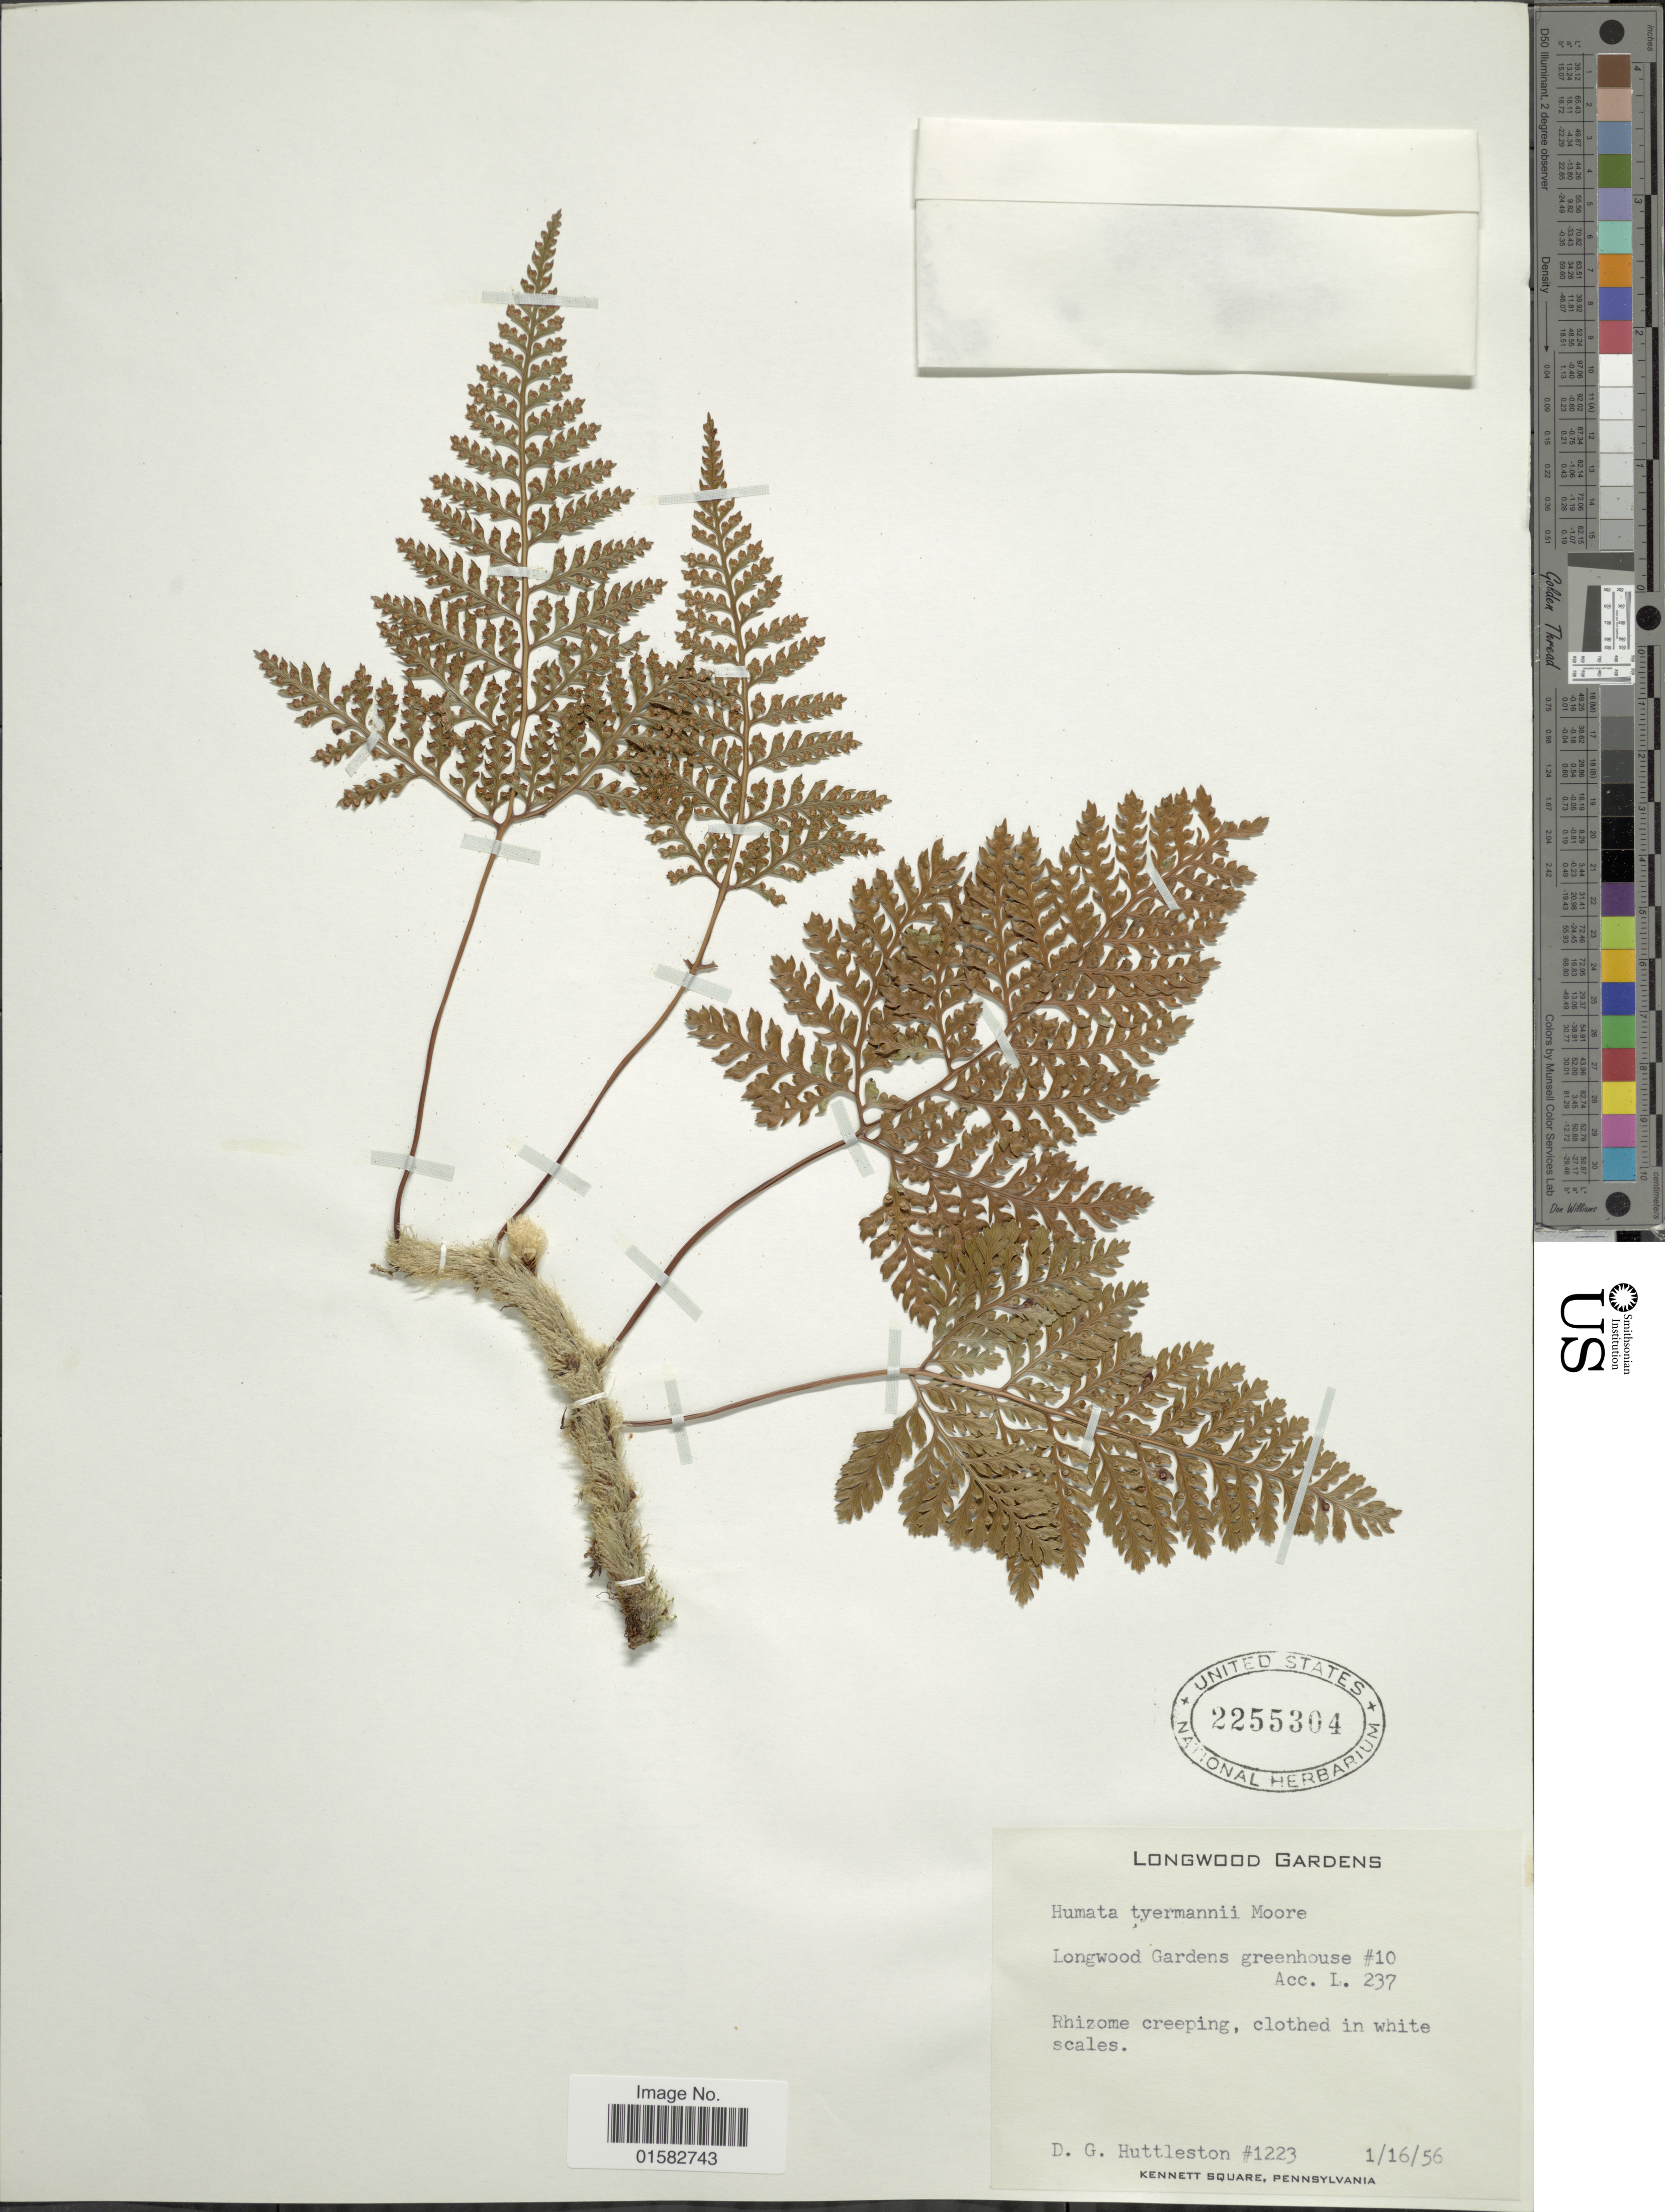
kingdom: Plantae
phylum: Tracheophyta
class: Polypodiopsida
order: Polypodiales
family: Davalliaceae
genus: Davallia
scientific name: Davallia griffithiana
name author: Hook.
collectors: D. G. Huttleston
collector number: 1223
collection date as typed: Transcribed d/m/y: 16/1/56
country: United States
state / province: Pennsylvania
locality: Longwood Gardens greenhouse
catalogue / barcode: US 2255304